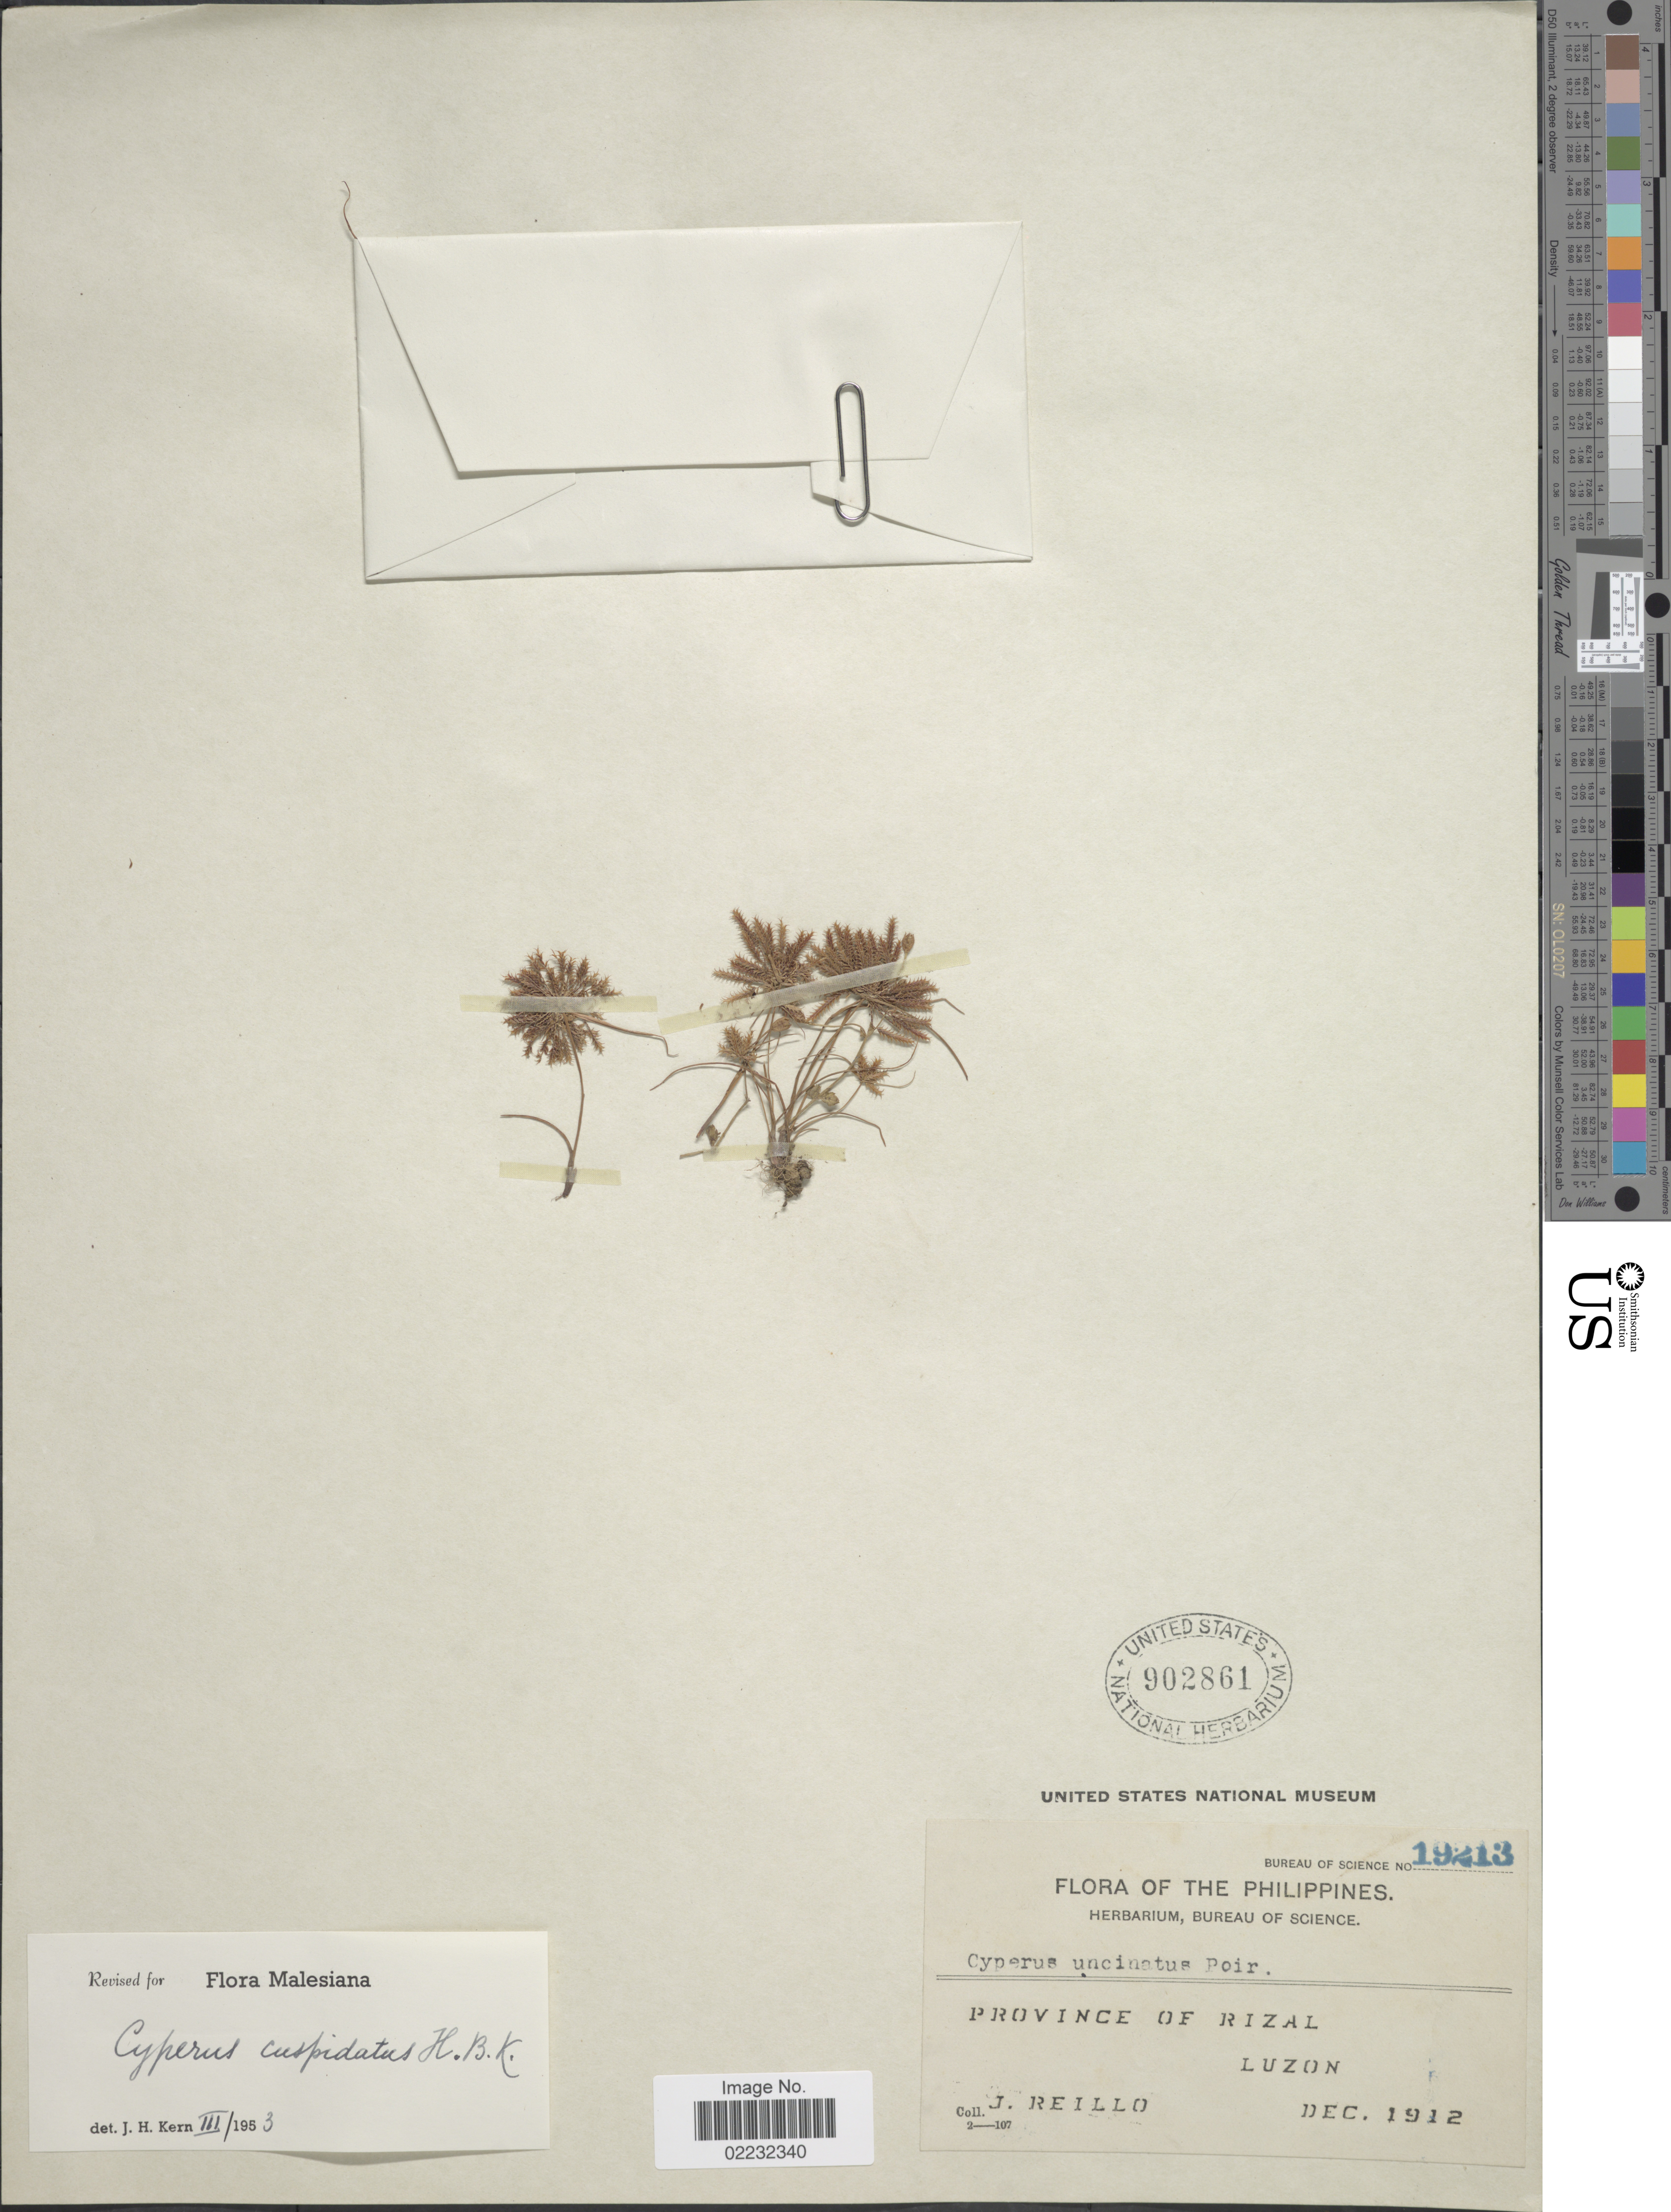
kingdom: Plantae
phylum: Tracheophyta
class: Liliopsida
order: Poales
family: Cyperaceae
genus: Cyperus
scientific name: Cyperus cuspidatus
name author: Kunth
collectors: J. Reillo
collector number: Bureau of Science 19213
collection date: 1912-12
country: Philippines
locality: Province of Rizal, Luzon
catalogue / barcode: US 902861